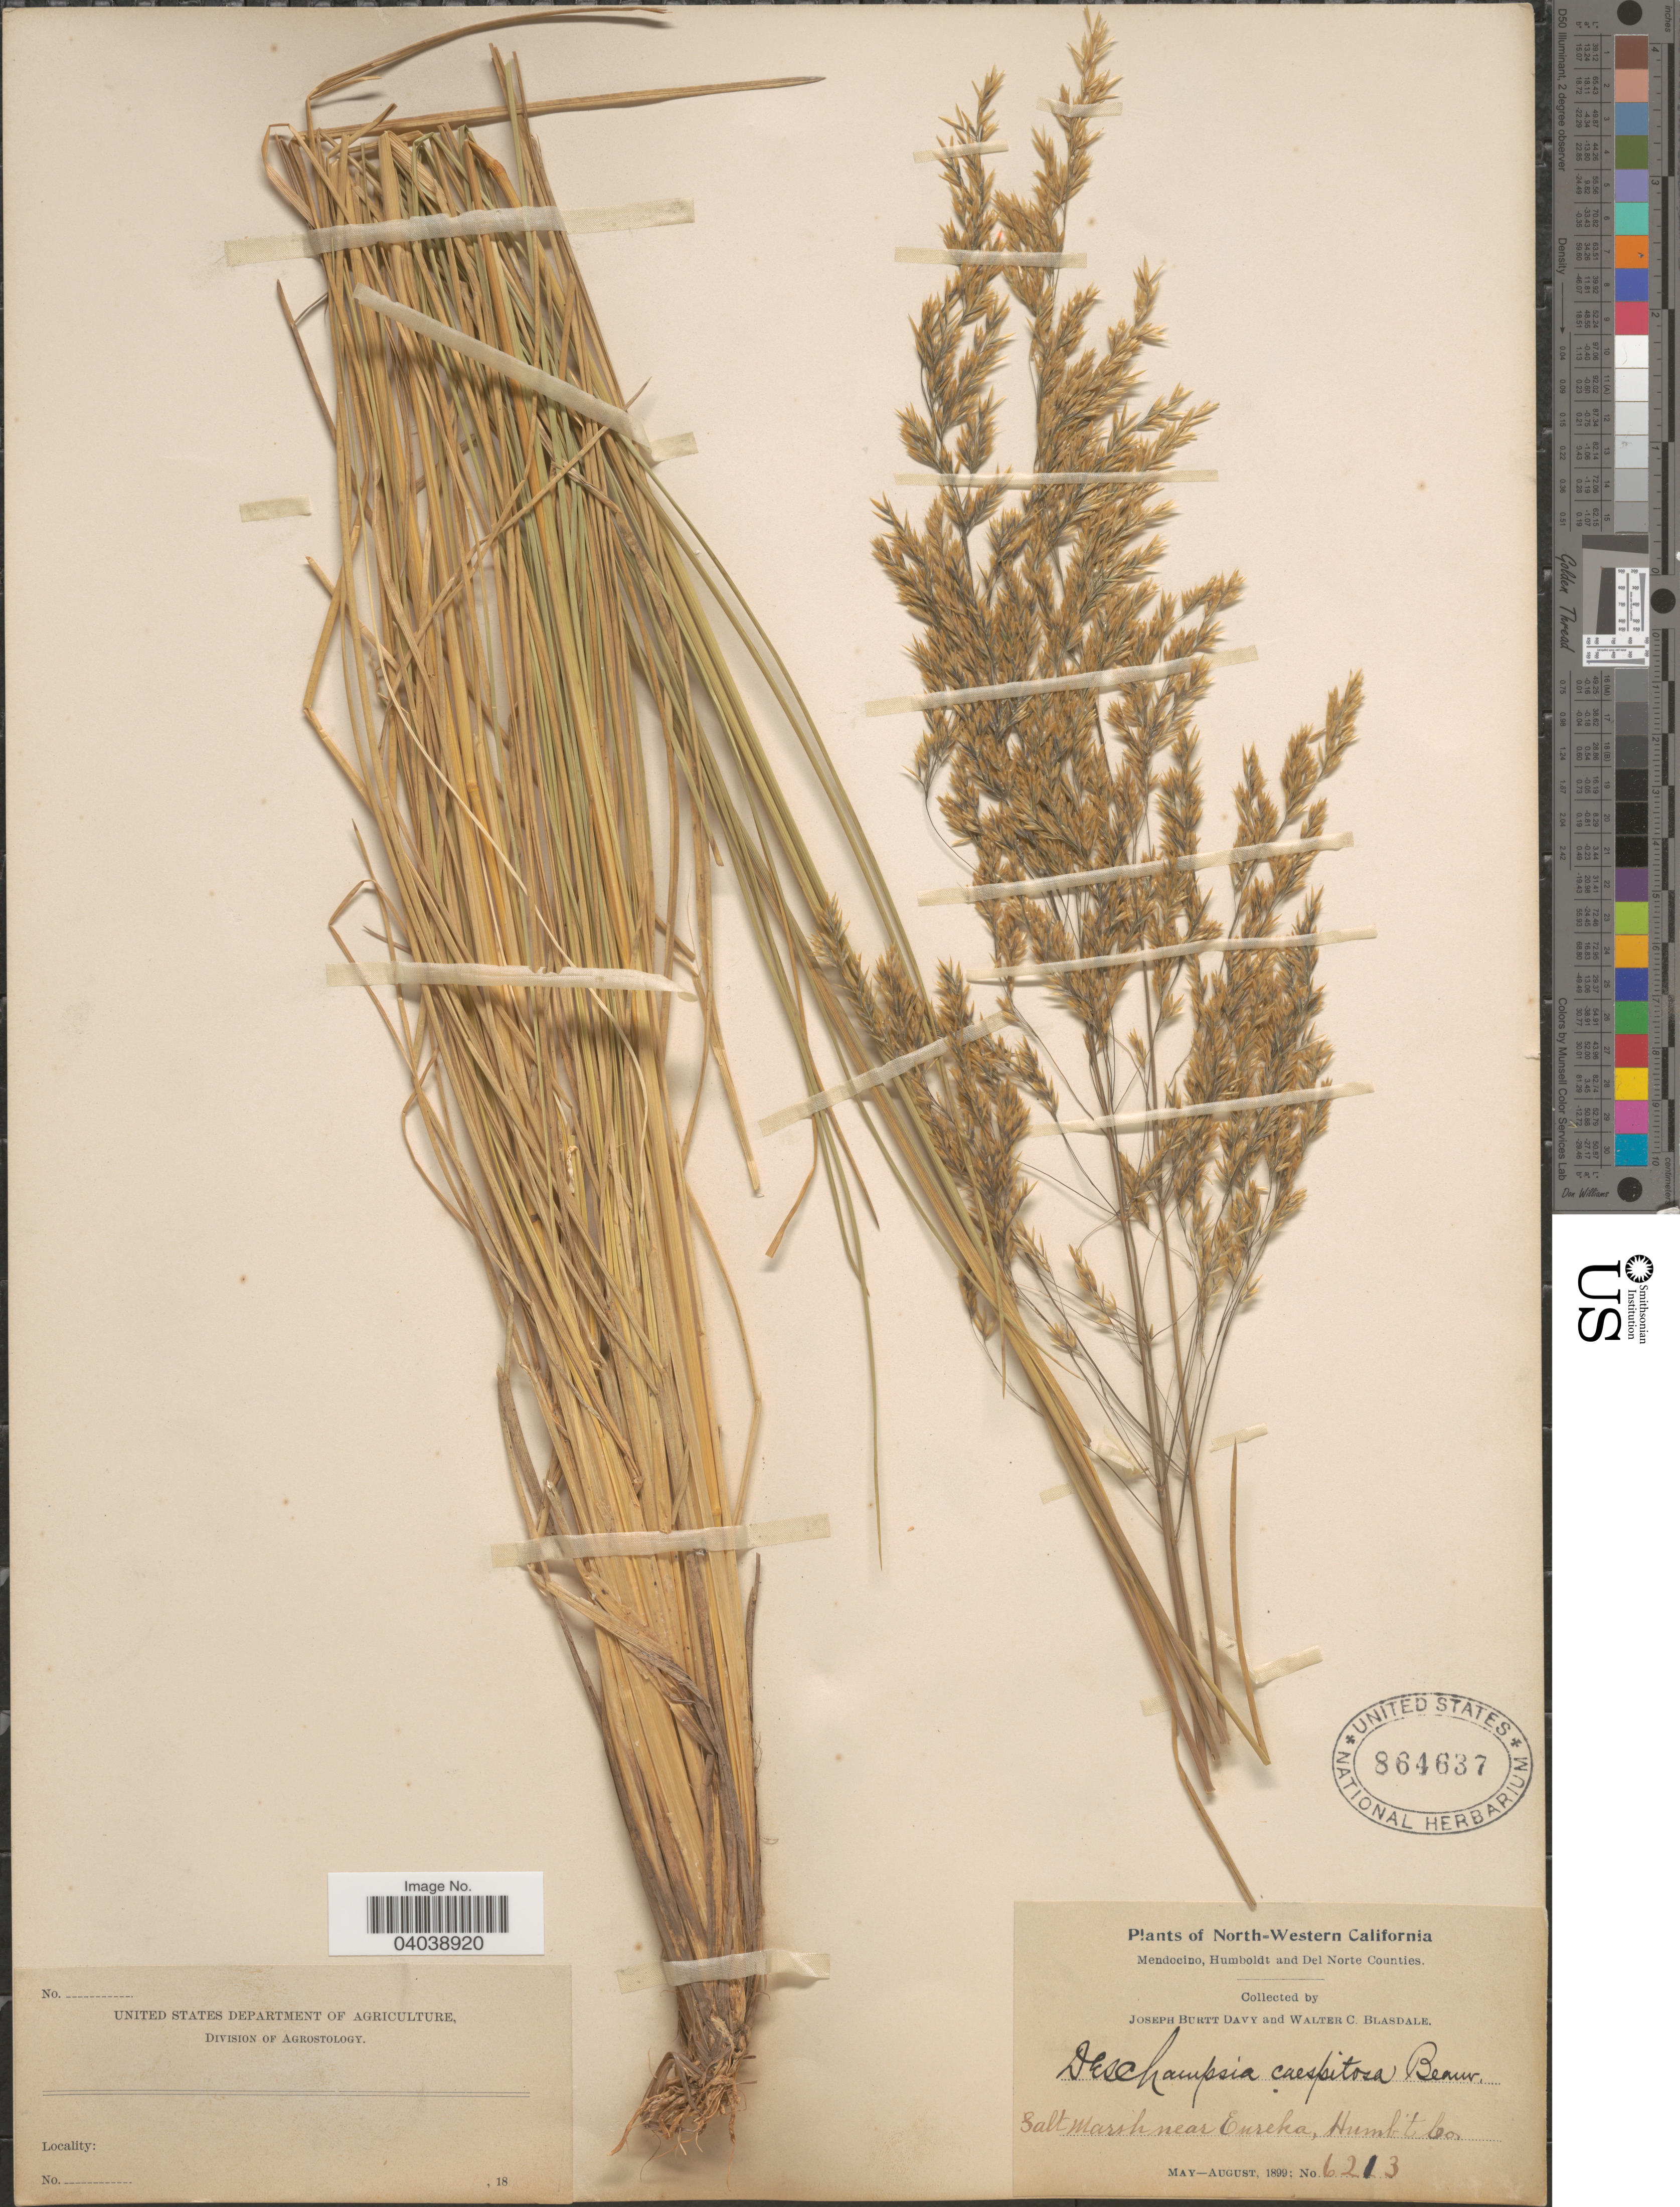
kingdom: Plantae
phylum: Tracheophyta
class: Liliopsida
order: Poales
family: Poaceae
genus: Deschampsia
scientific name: Deschampsia cespitosa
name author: (L.) P. Beauv.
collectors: J. Burtt Davy & W. Blasdale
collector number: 6213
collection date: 1899-05/1899-08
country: United States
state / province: California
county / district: Humboldt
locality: North-Western California. Salt Marsh near Eureka, Humboldt Co.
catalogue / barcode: US 864637